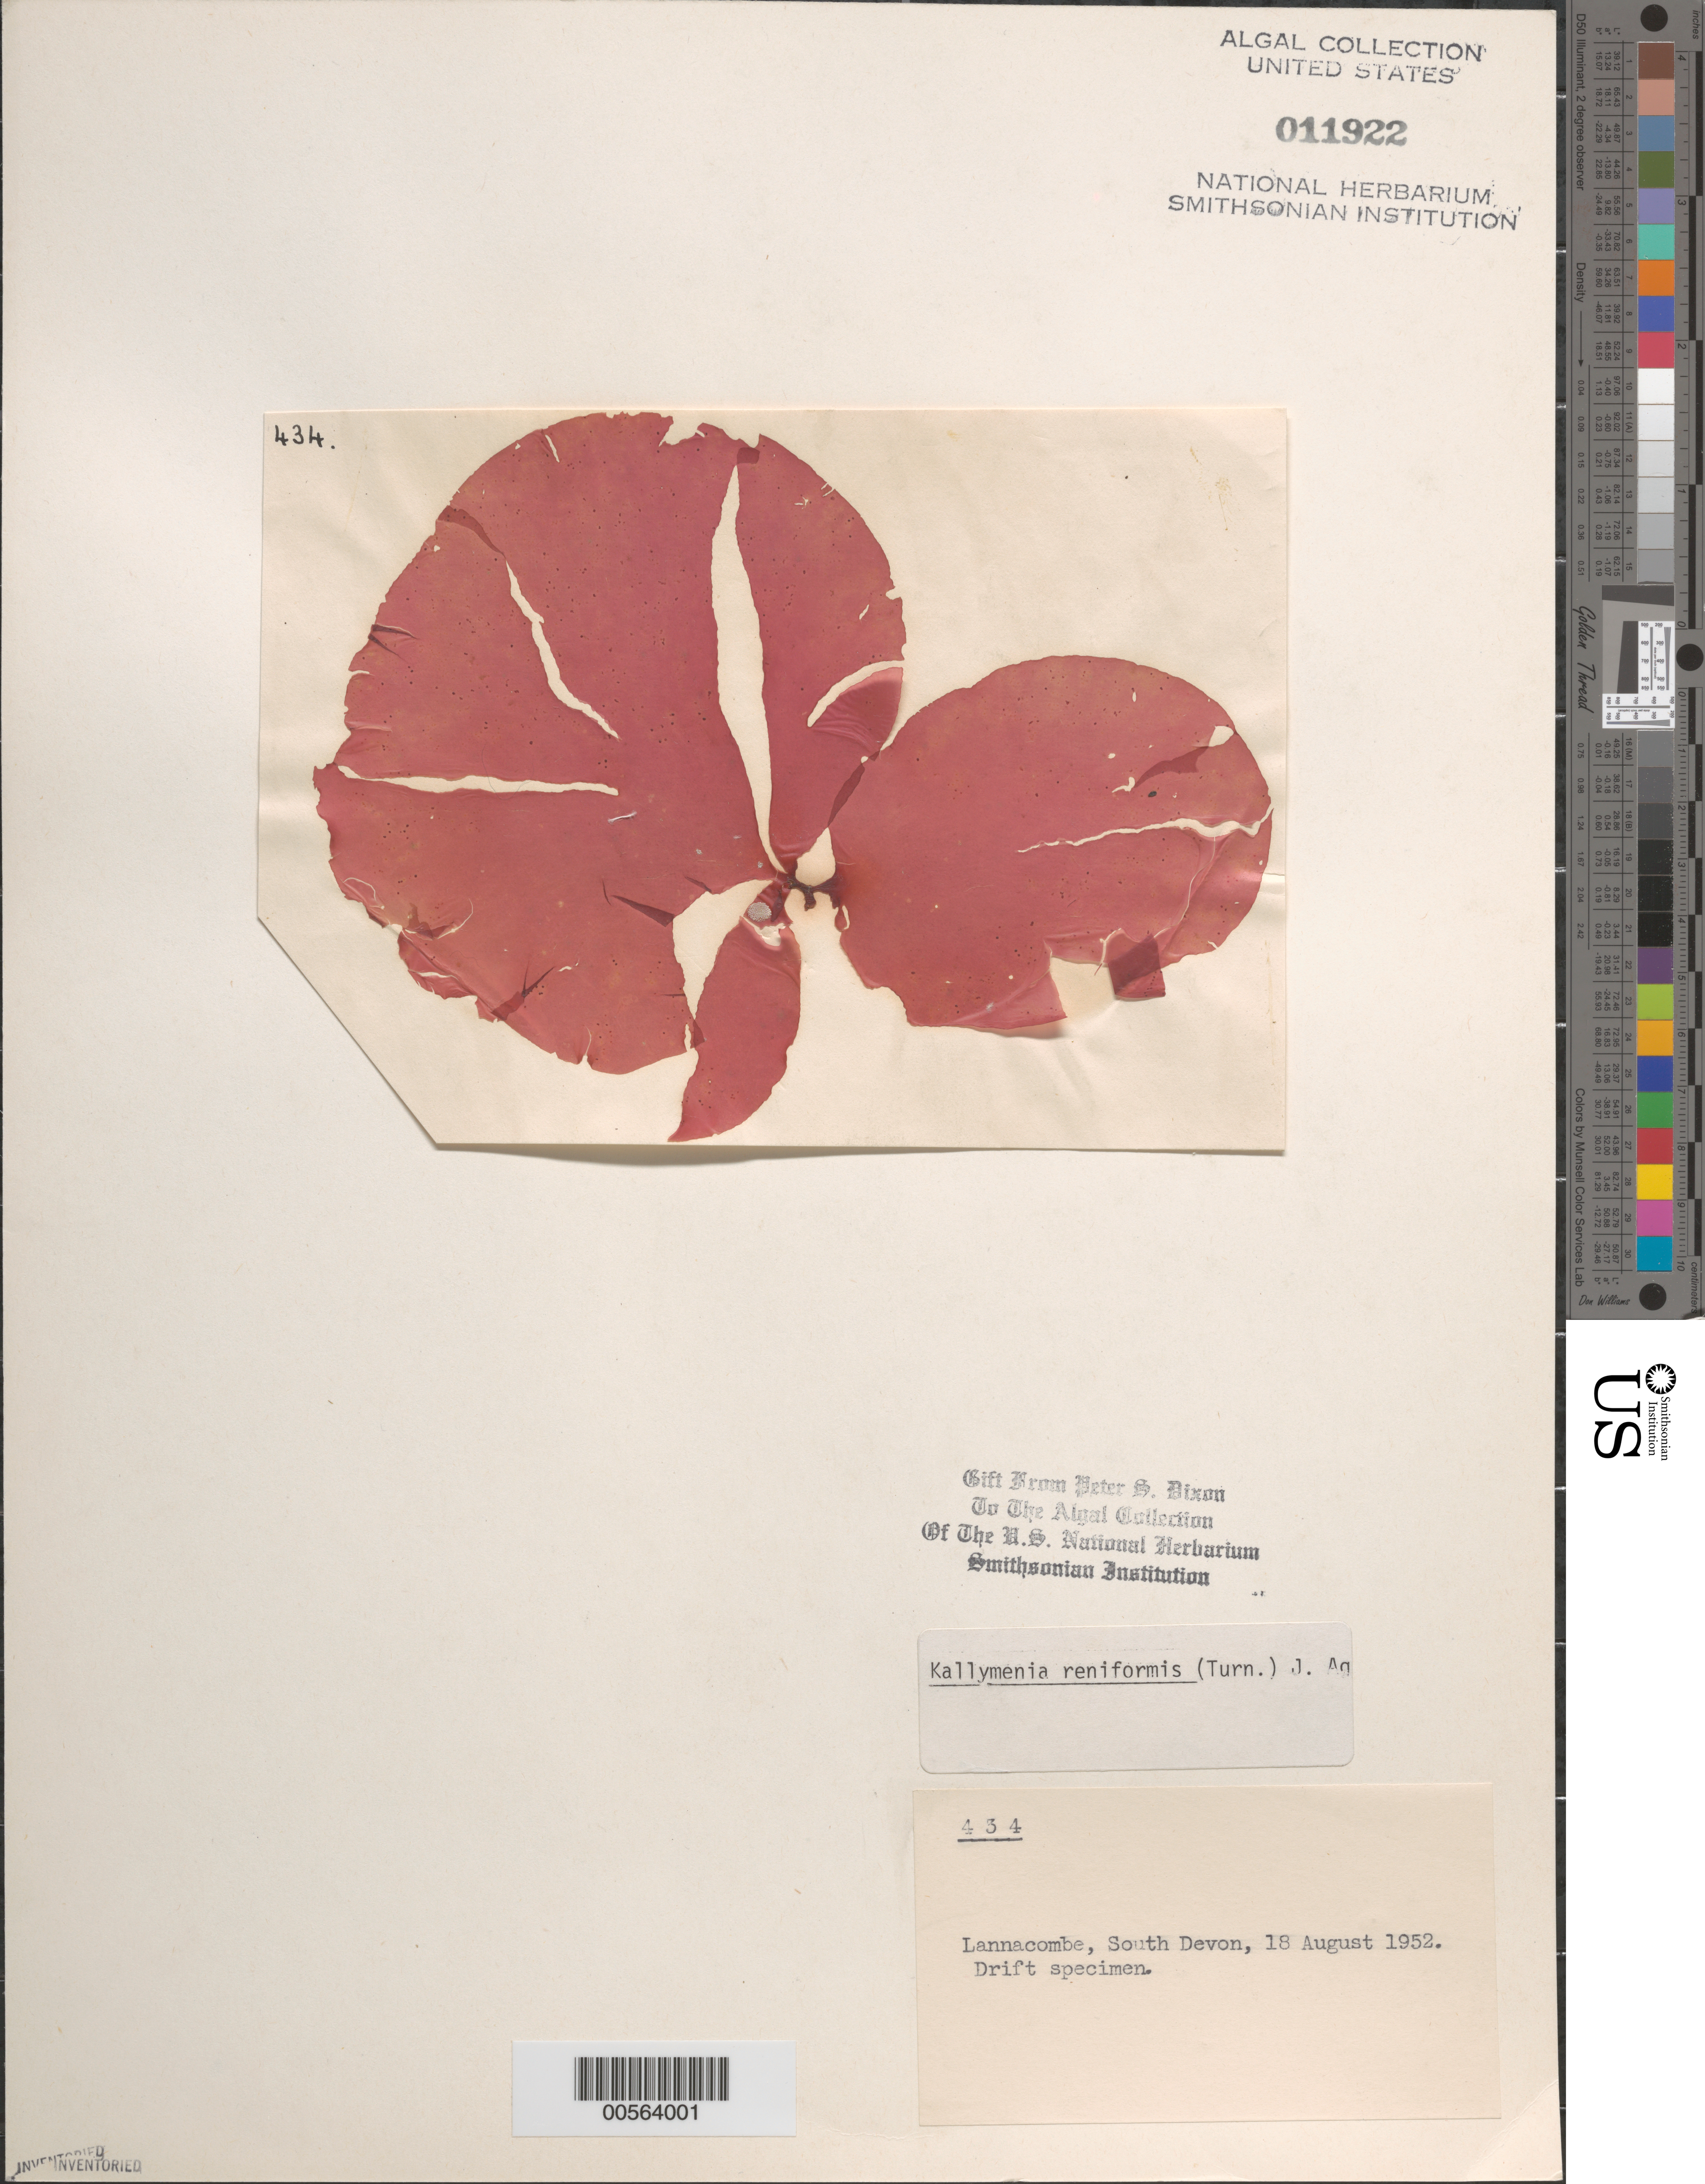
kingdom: Plantae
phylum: Rhodophyta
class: Florideophyceae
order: Gigartinales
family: Kallymeniaceae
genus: Kallymenia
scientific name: Kallymenia reniformis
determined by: Dixon, P. S.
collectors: P. S. Dixon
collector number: PSD 434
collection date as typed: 18 Aug 1952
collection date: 1952-08-18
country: United Kingdom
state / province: England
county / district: Devon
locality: Lannacombe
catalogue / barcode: US 11922